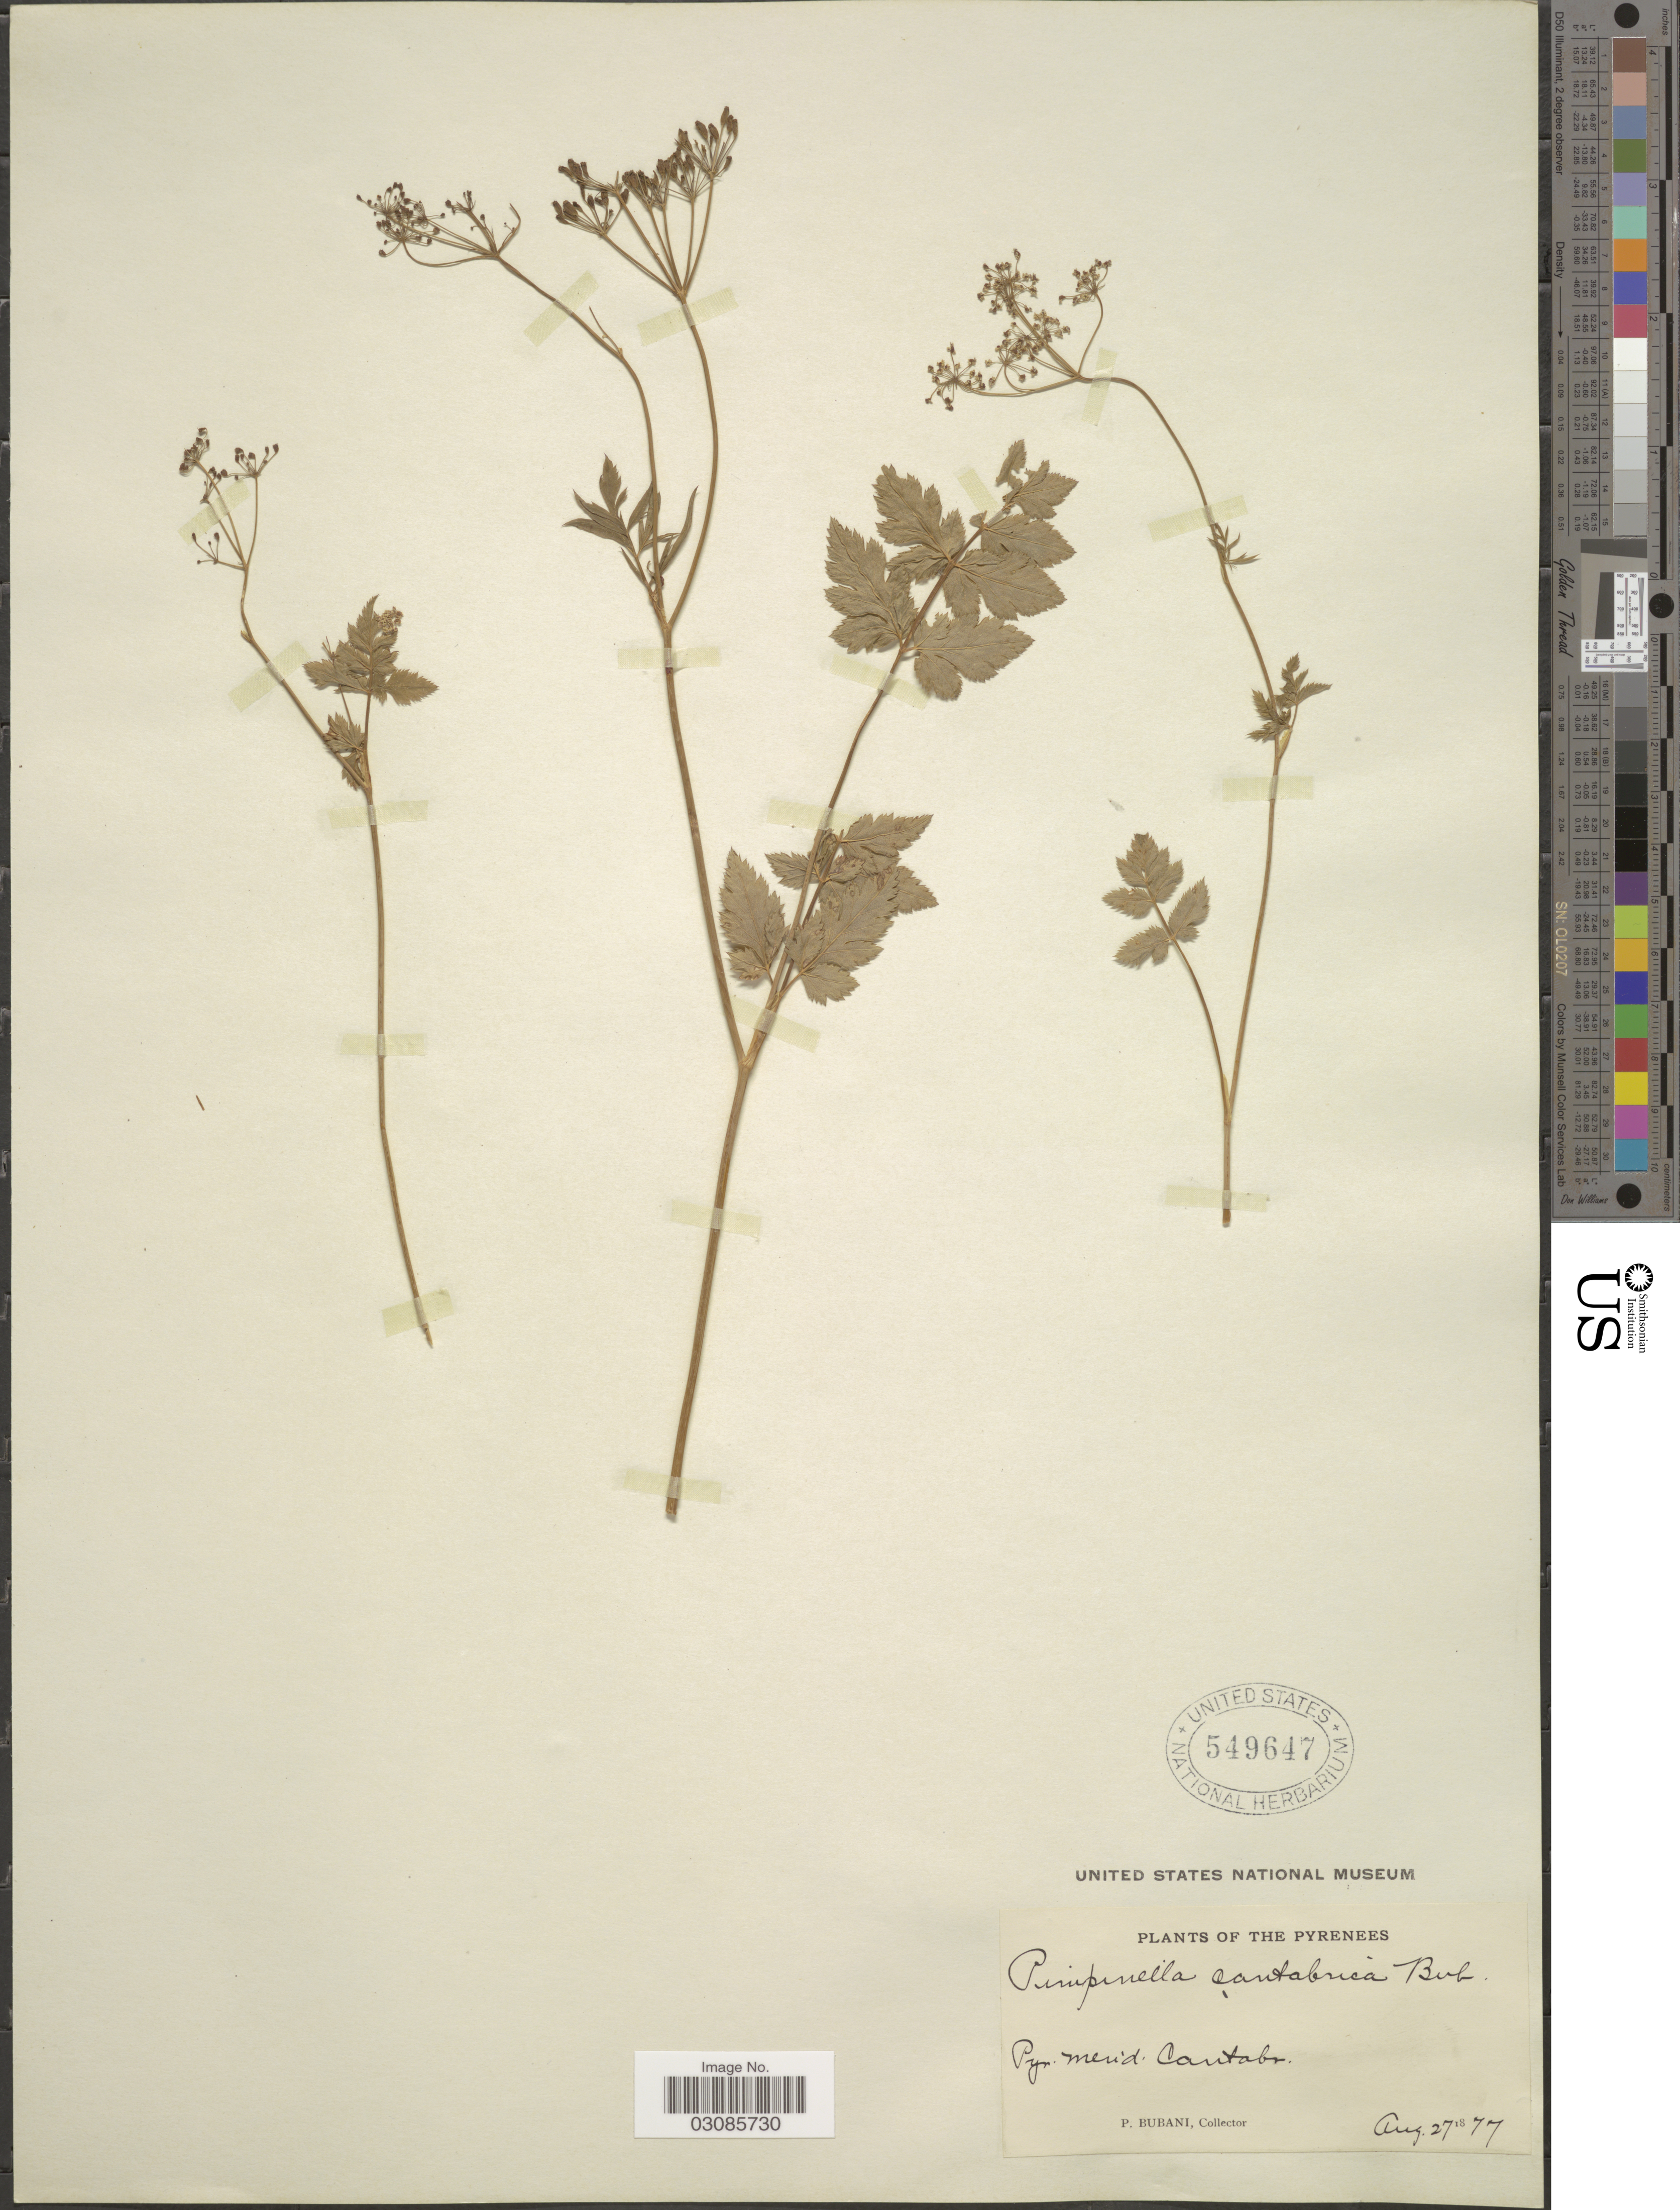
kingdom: Plantae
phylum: Tracheophyta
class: Magnoliopsida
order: Apiales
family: Apiaceae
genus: Pimpinella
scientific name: Pimpinella cantabrica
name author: Bubani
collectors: P. Bubani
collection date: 1877-08-27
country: Spain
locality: The Pyrenees. Pyr. merid. Cantabr.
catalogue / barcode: US 549647